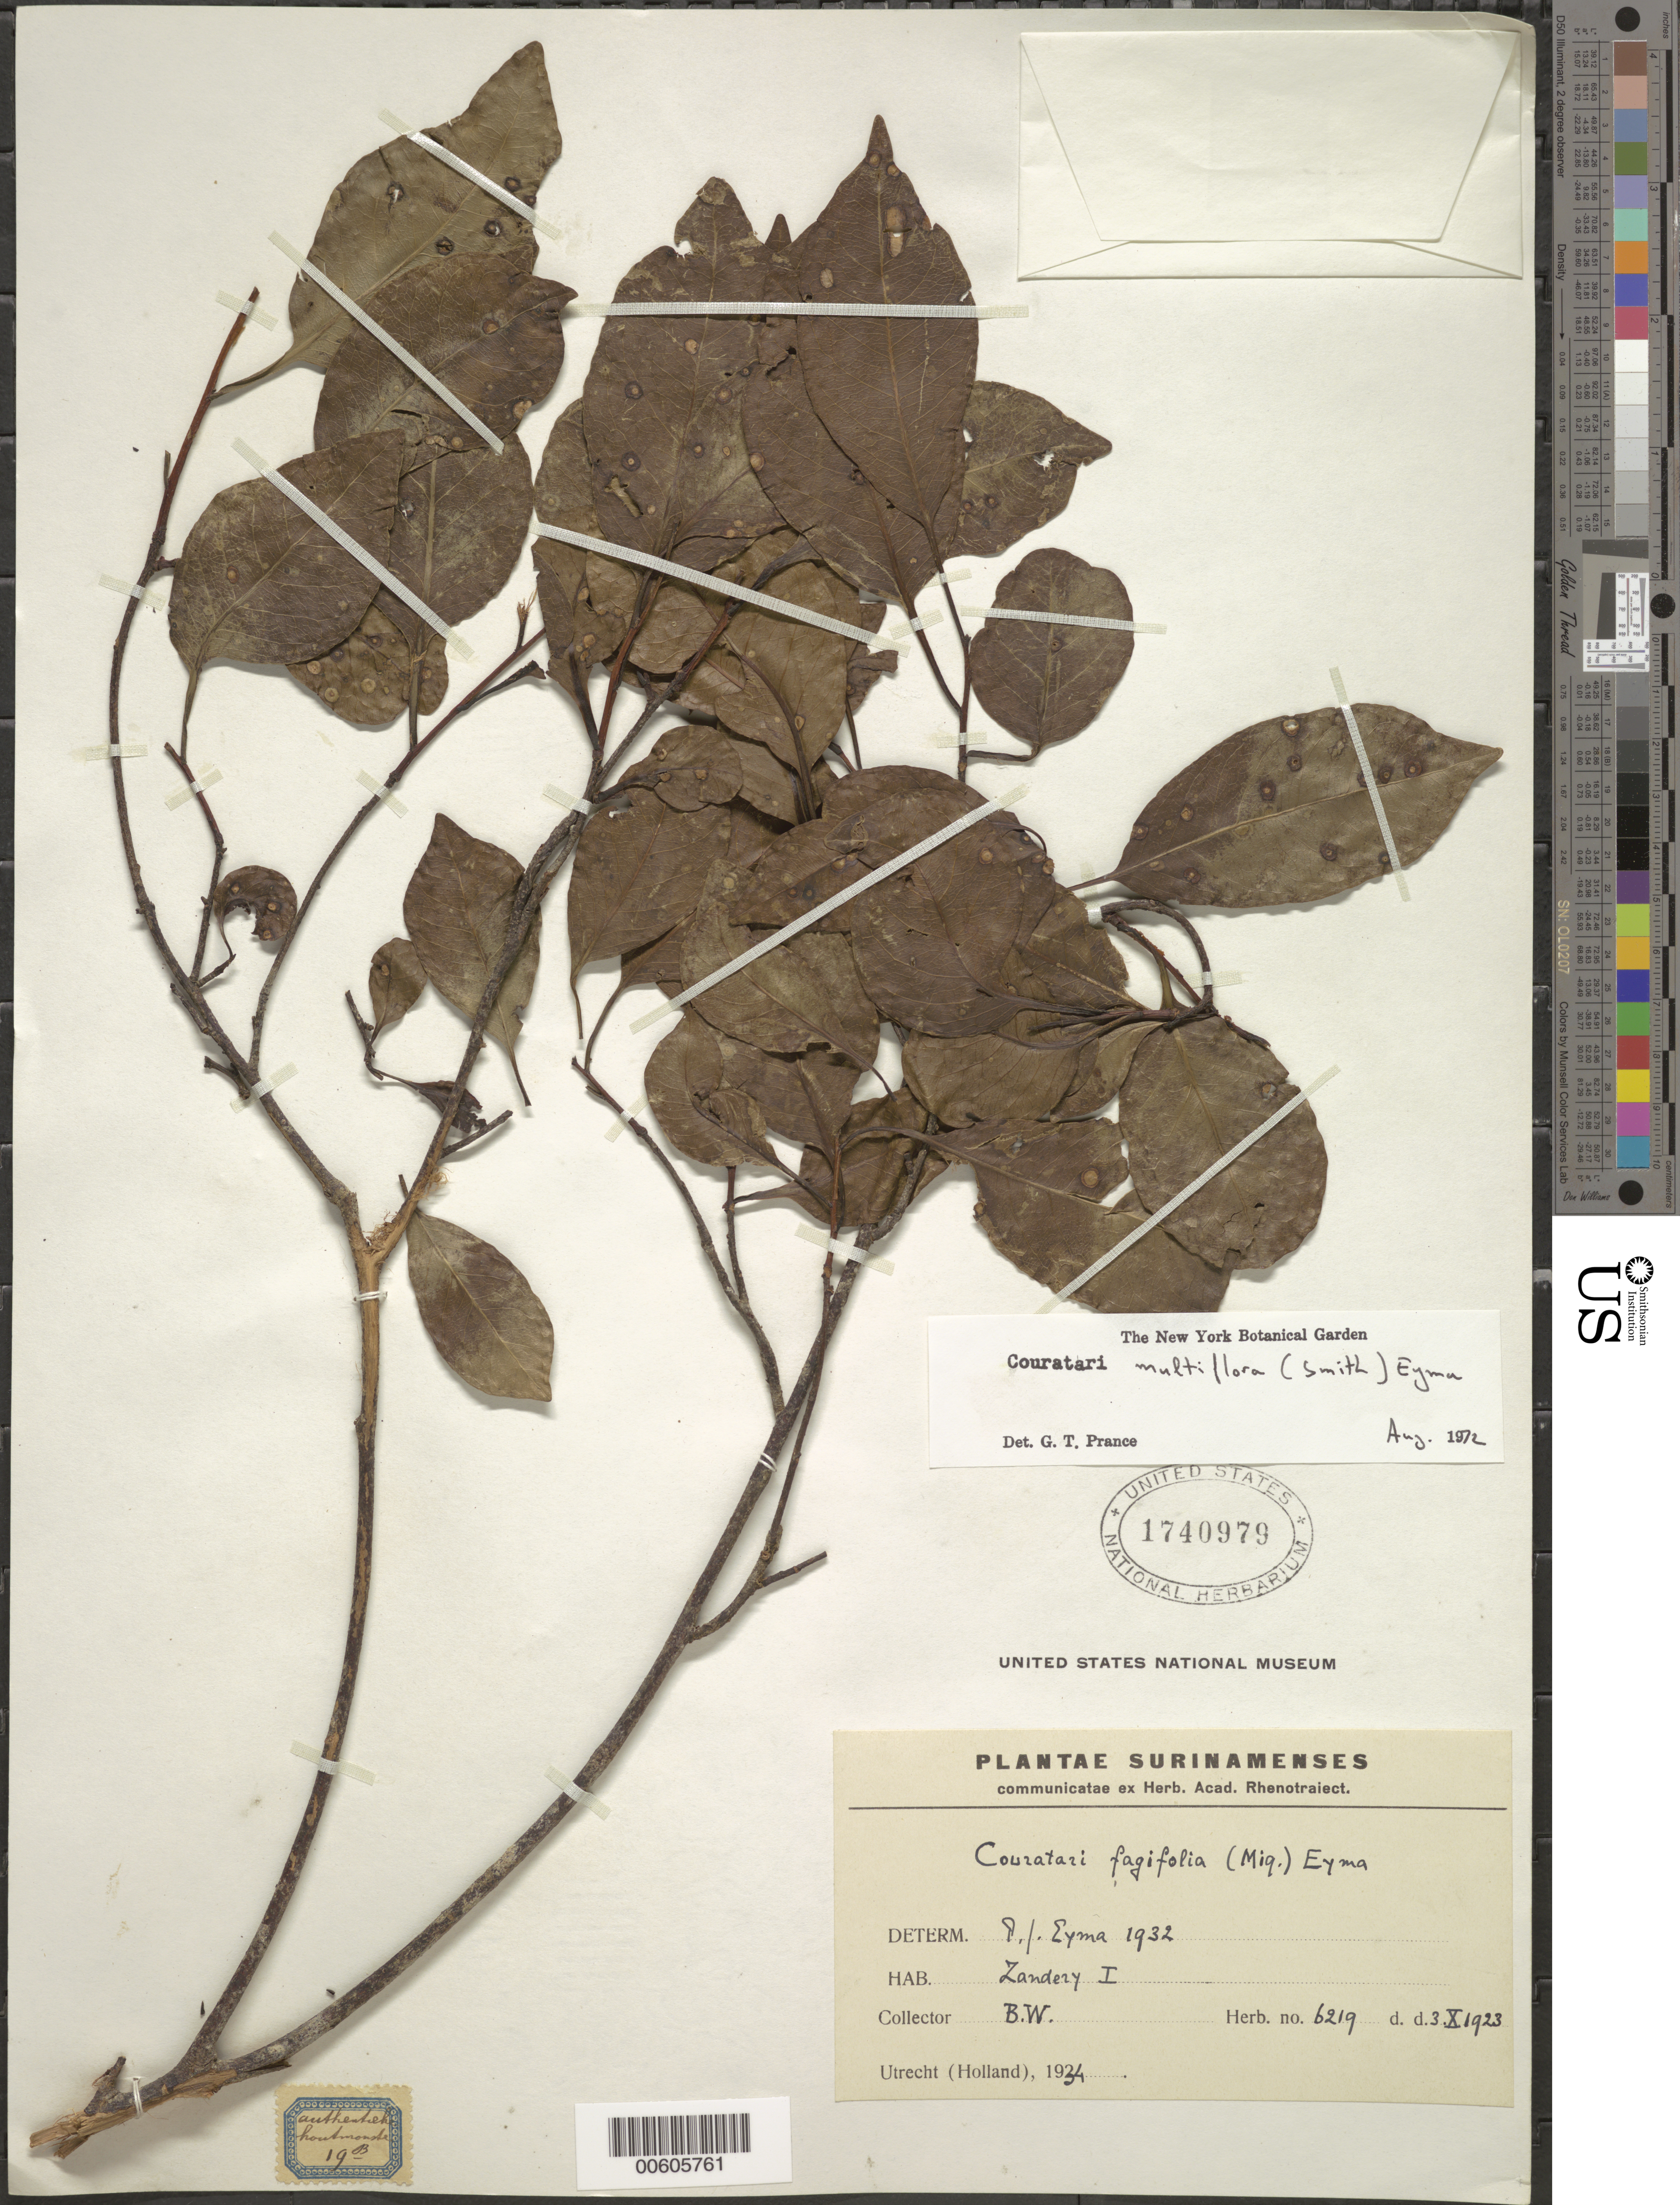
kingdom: Plantae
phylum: Tracheophyta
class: Magnoliopsida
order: Ericales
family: Lecythidaceae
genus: Couratari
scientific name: Couratari multiflora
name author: (Sm.) Eyma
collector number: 6219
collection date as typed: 3-Oct-23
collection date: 1923-10-03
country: Suriname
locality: Zanderij I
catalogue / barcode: US 1740979